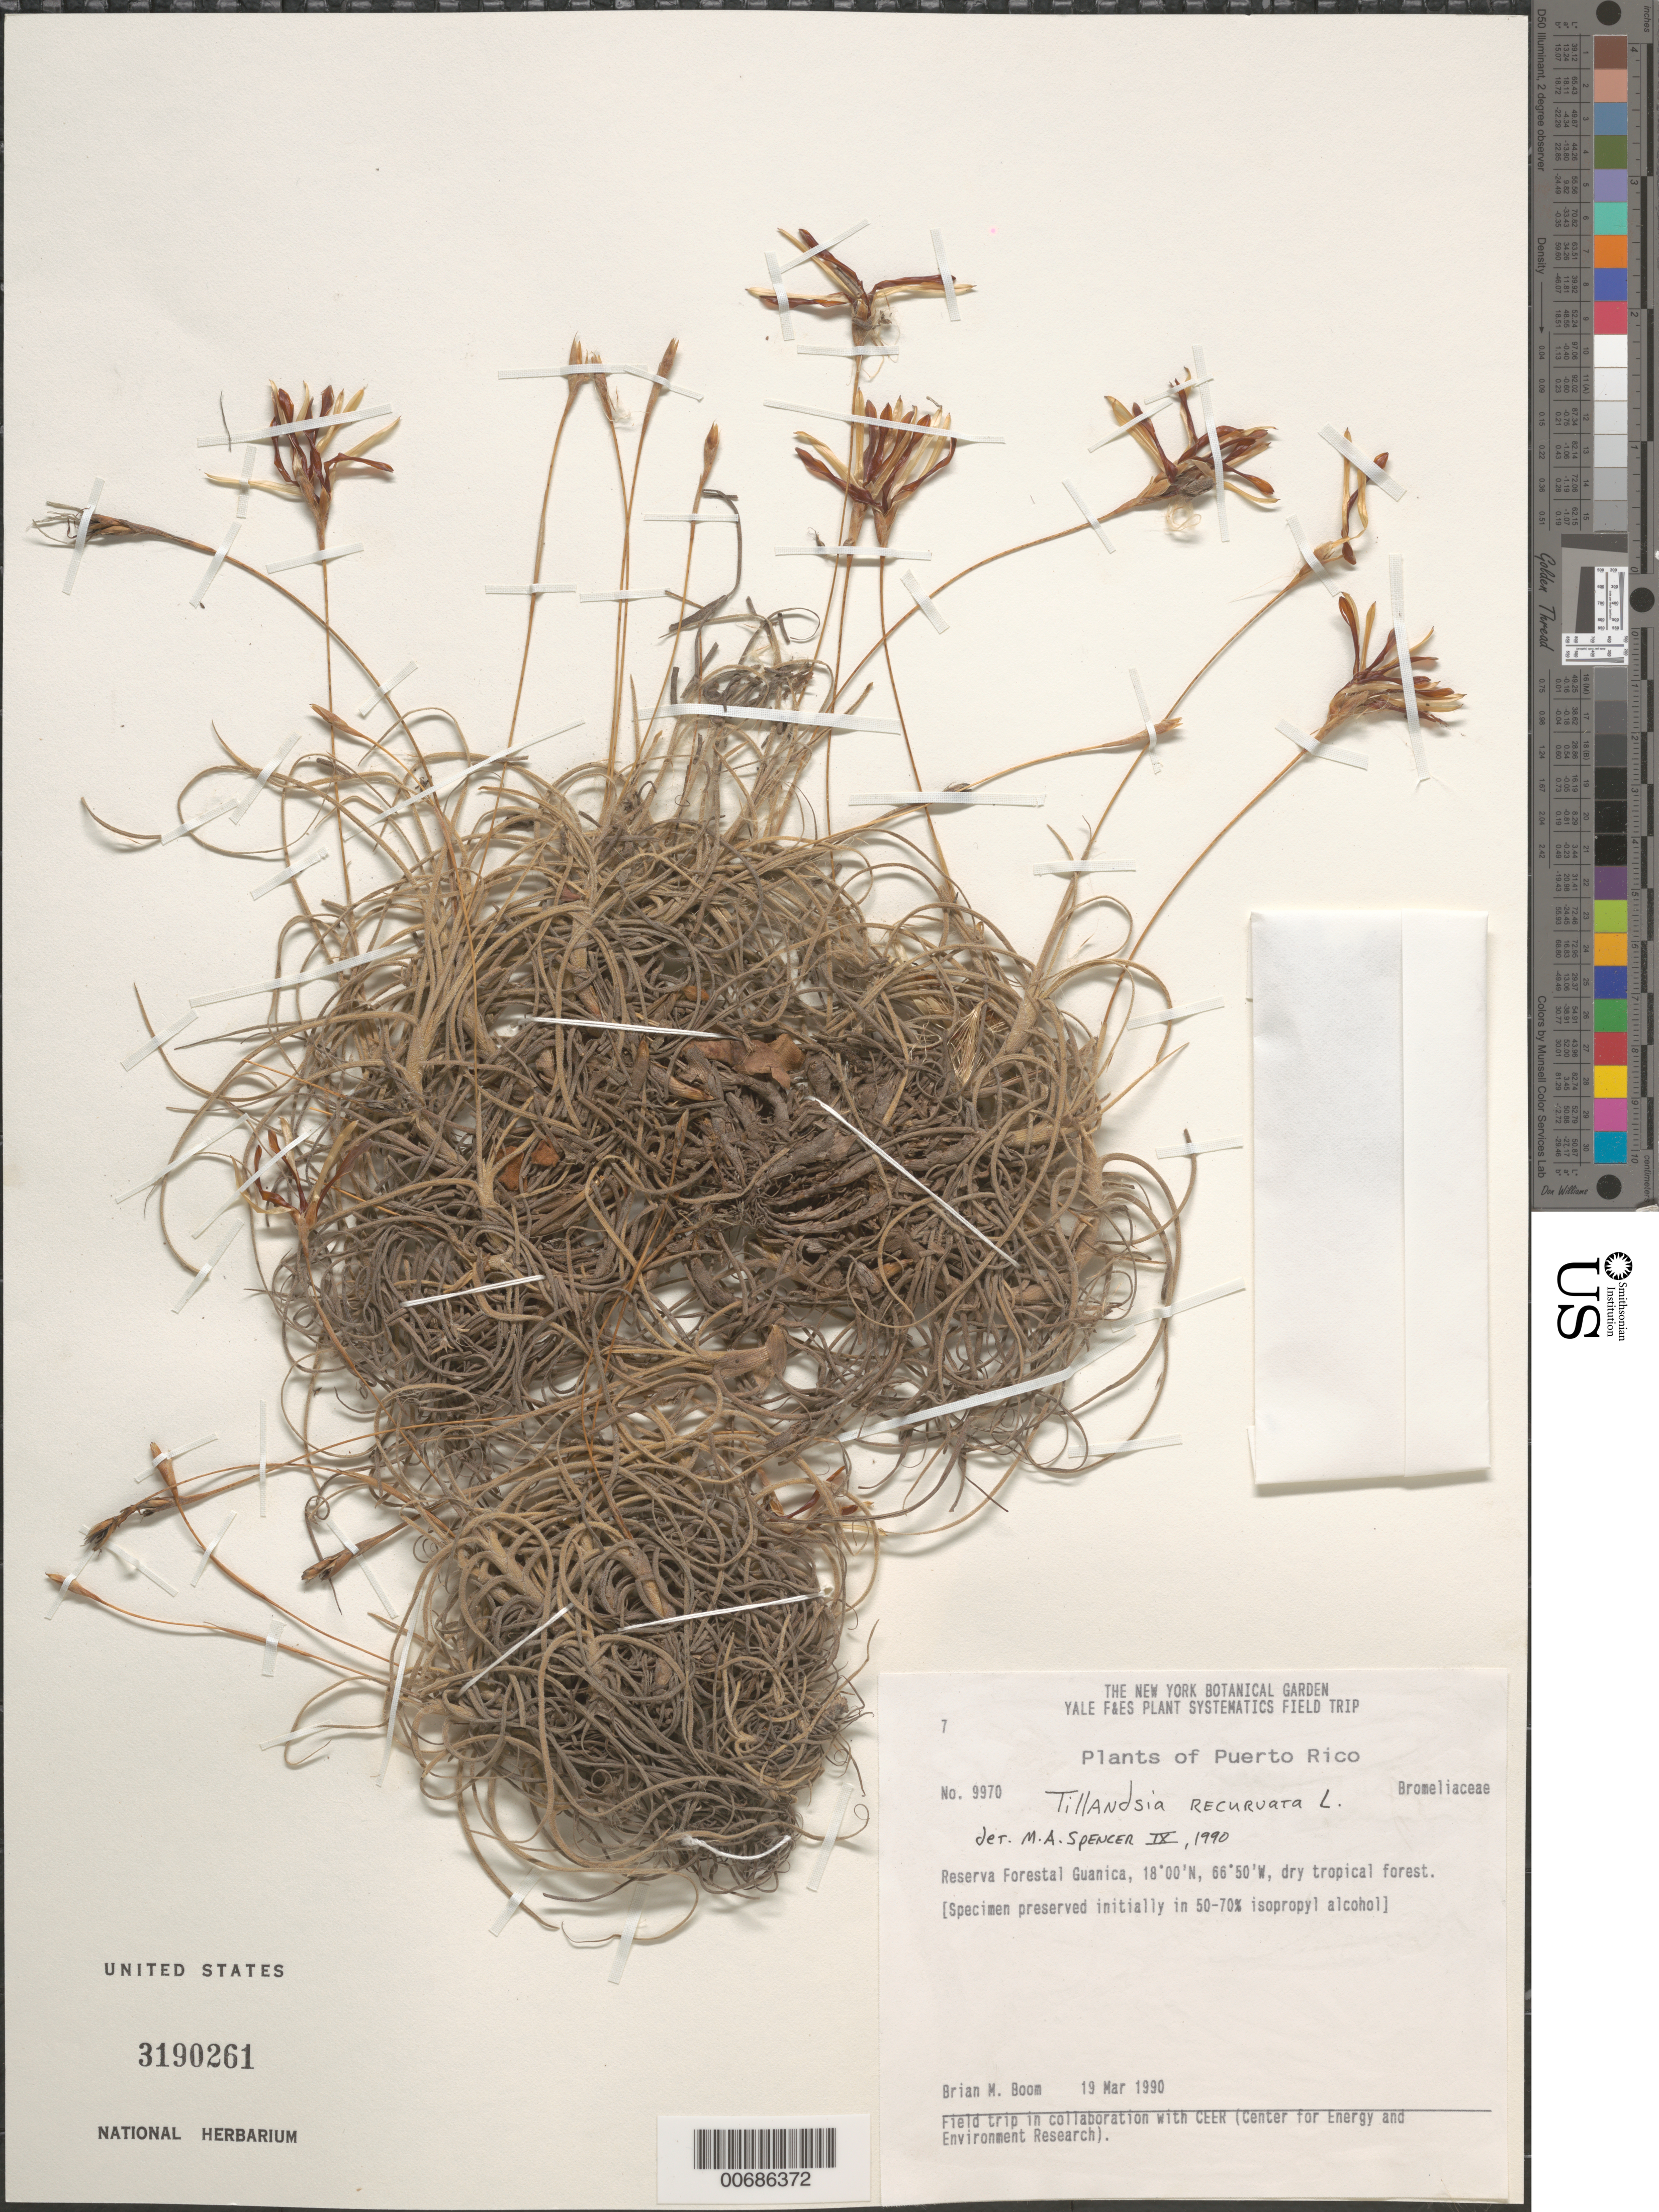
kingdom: Plantae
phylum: Tracheophyta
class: Liliopsida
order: Poales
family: Bromeliaceae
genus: Tillandsia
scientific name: Tillandsia recurvata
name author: L.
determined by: Spencer, M. A.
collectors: B. M. Boom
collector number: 9970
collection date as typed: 19 Mar 1990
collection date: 1990-03-19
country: Puerto Rico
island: Greater Antilles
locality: Reserva Forestal Guanica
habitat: Dry Tropical Forest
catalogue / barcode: US 3190261